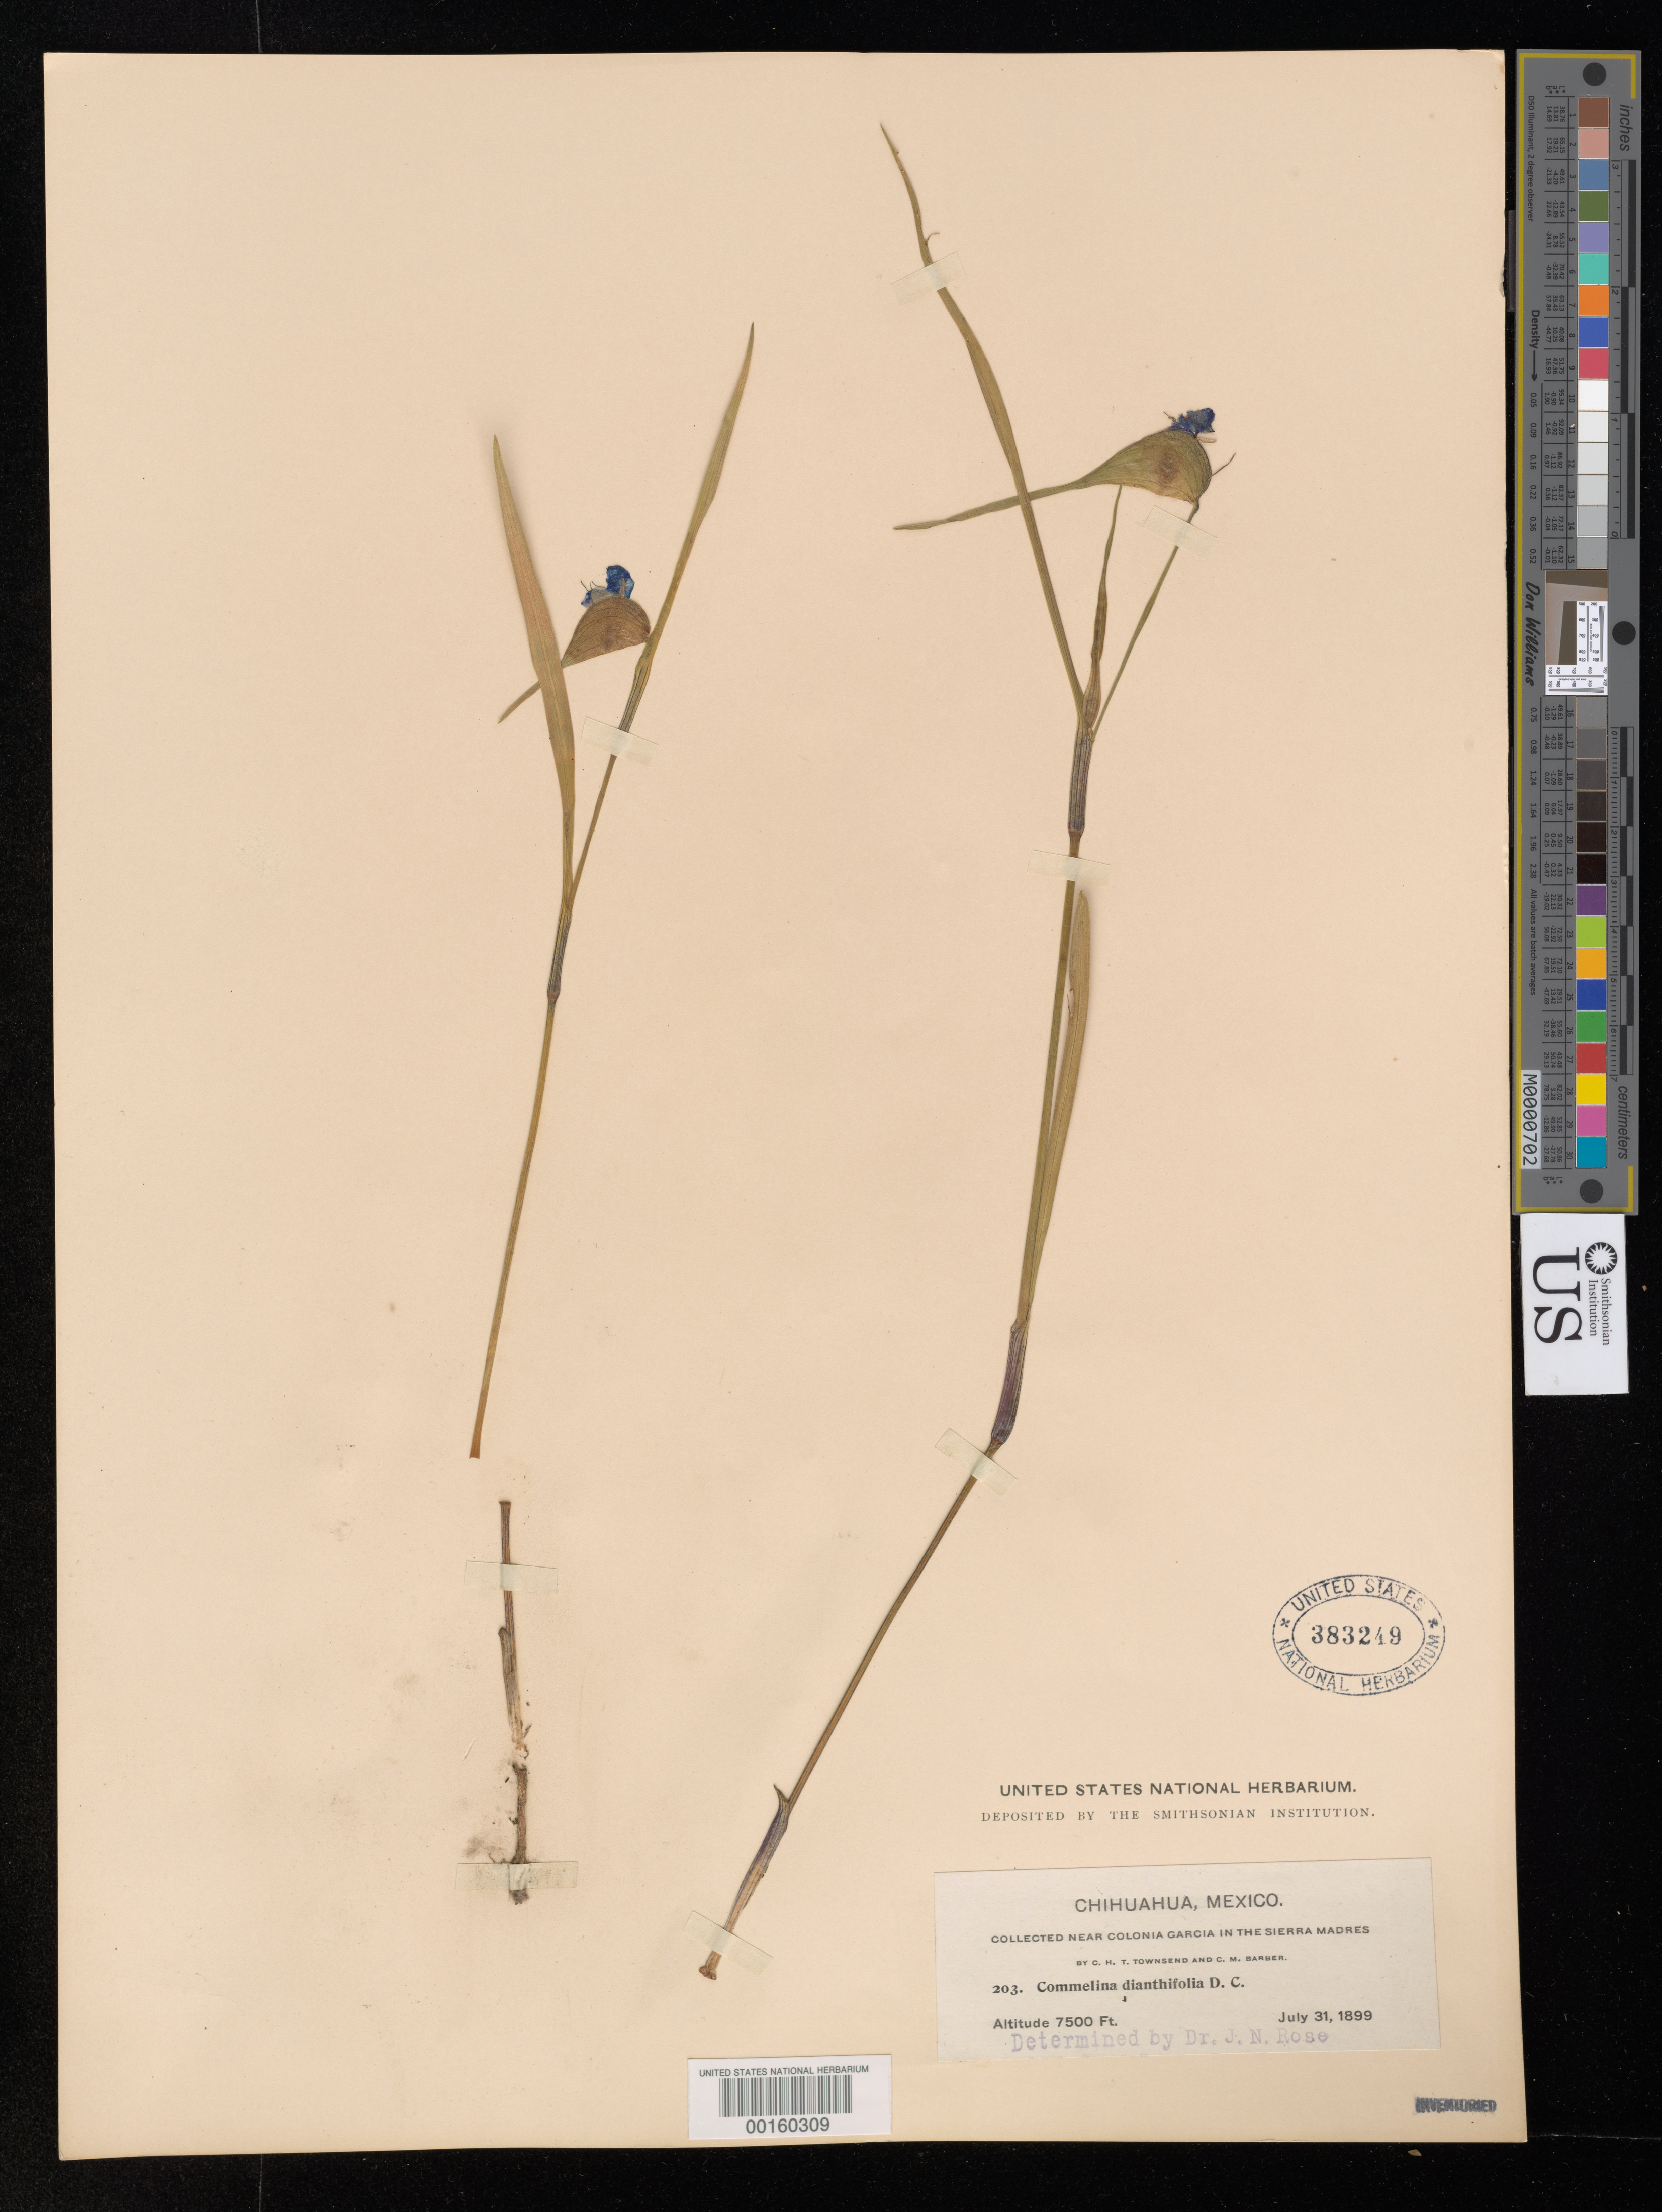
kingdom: Plantae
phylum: Tracheophyta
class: Liliopsida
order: Commelinales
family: Commelinaceae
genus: Commelina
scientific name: Commelina dianthifolia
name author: Redouté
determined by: Rose, Joseph N.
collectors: C. H. T. Townsend & C. Barber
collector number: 203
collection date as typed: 31 Jul 1899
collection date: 1899-07-31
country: Mexico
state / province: Chihuahua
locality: Colonia Garcia in the Sierra Madres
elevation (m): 2288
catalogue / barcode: US 383249